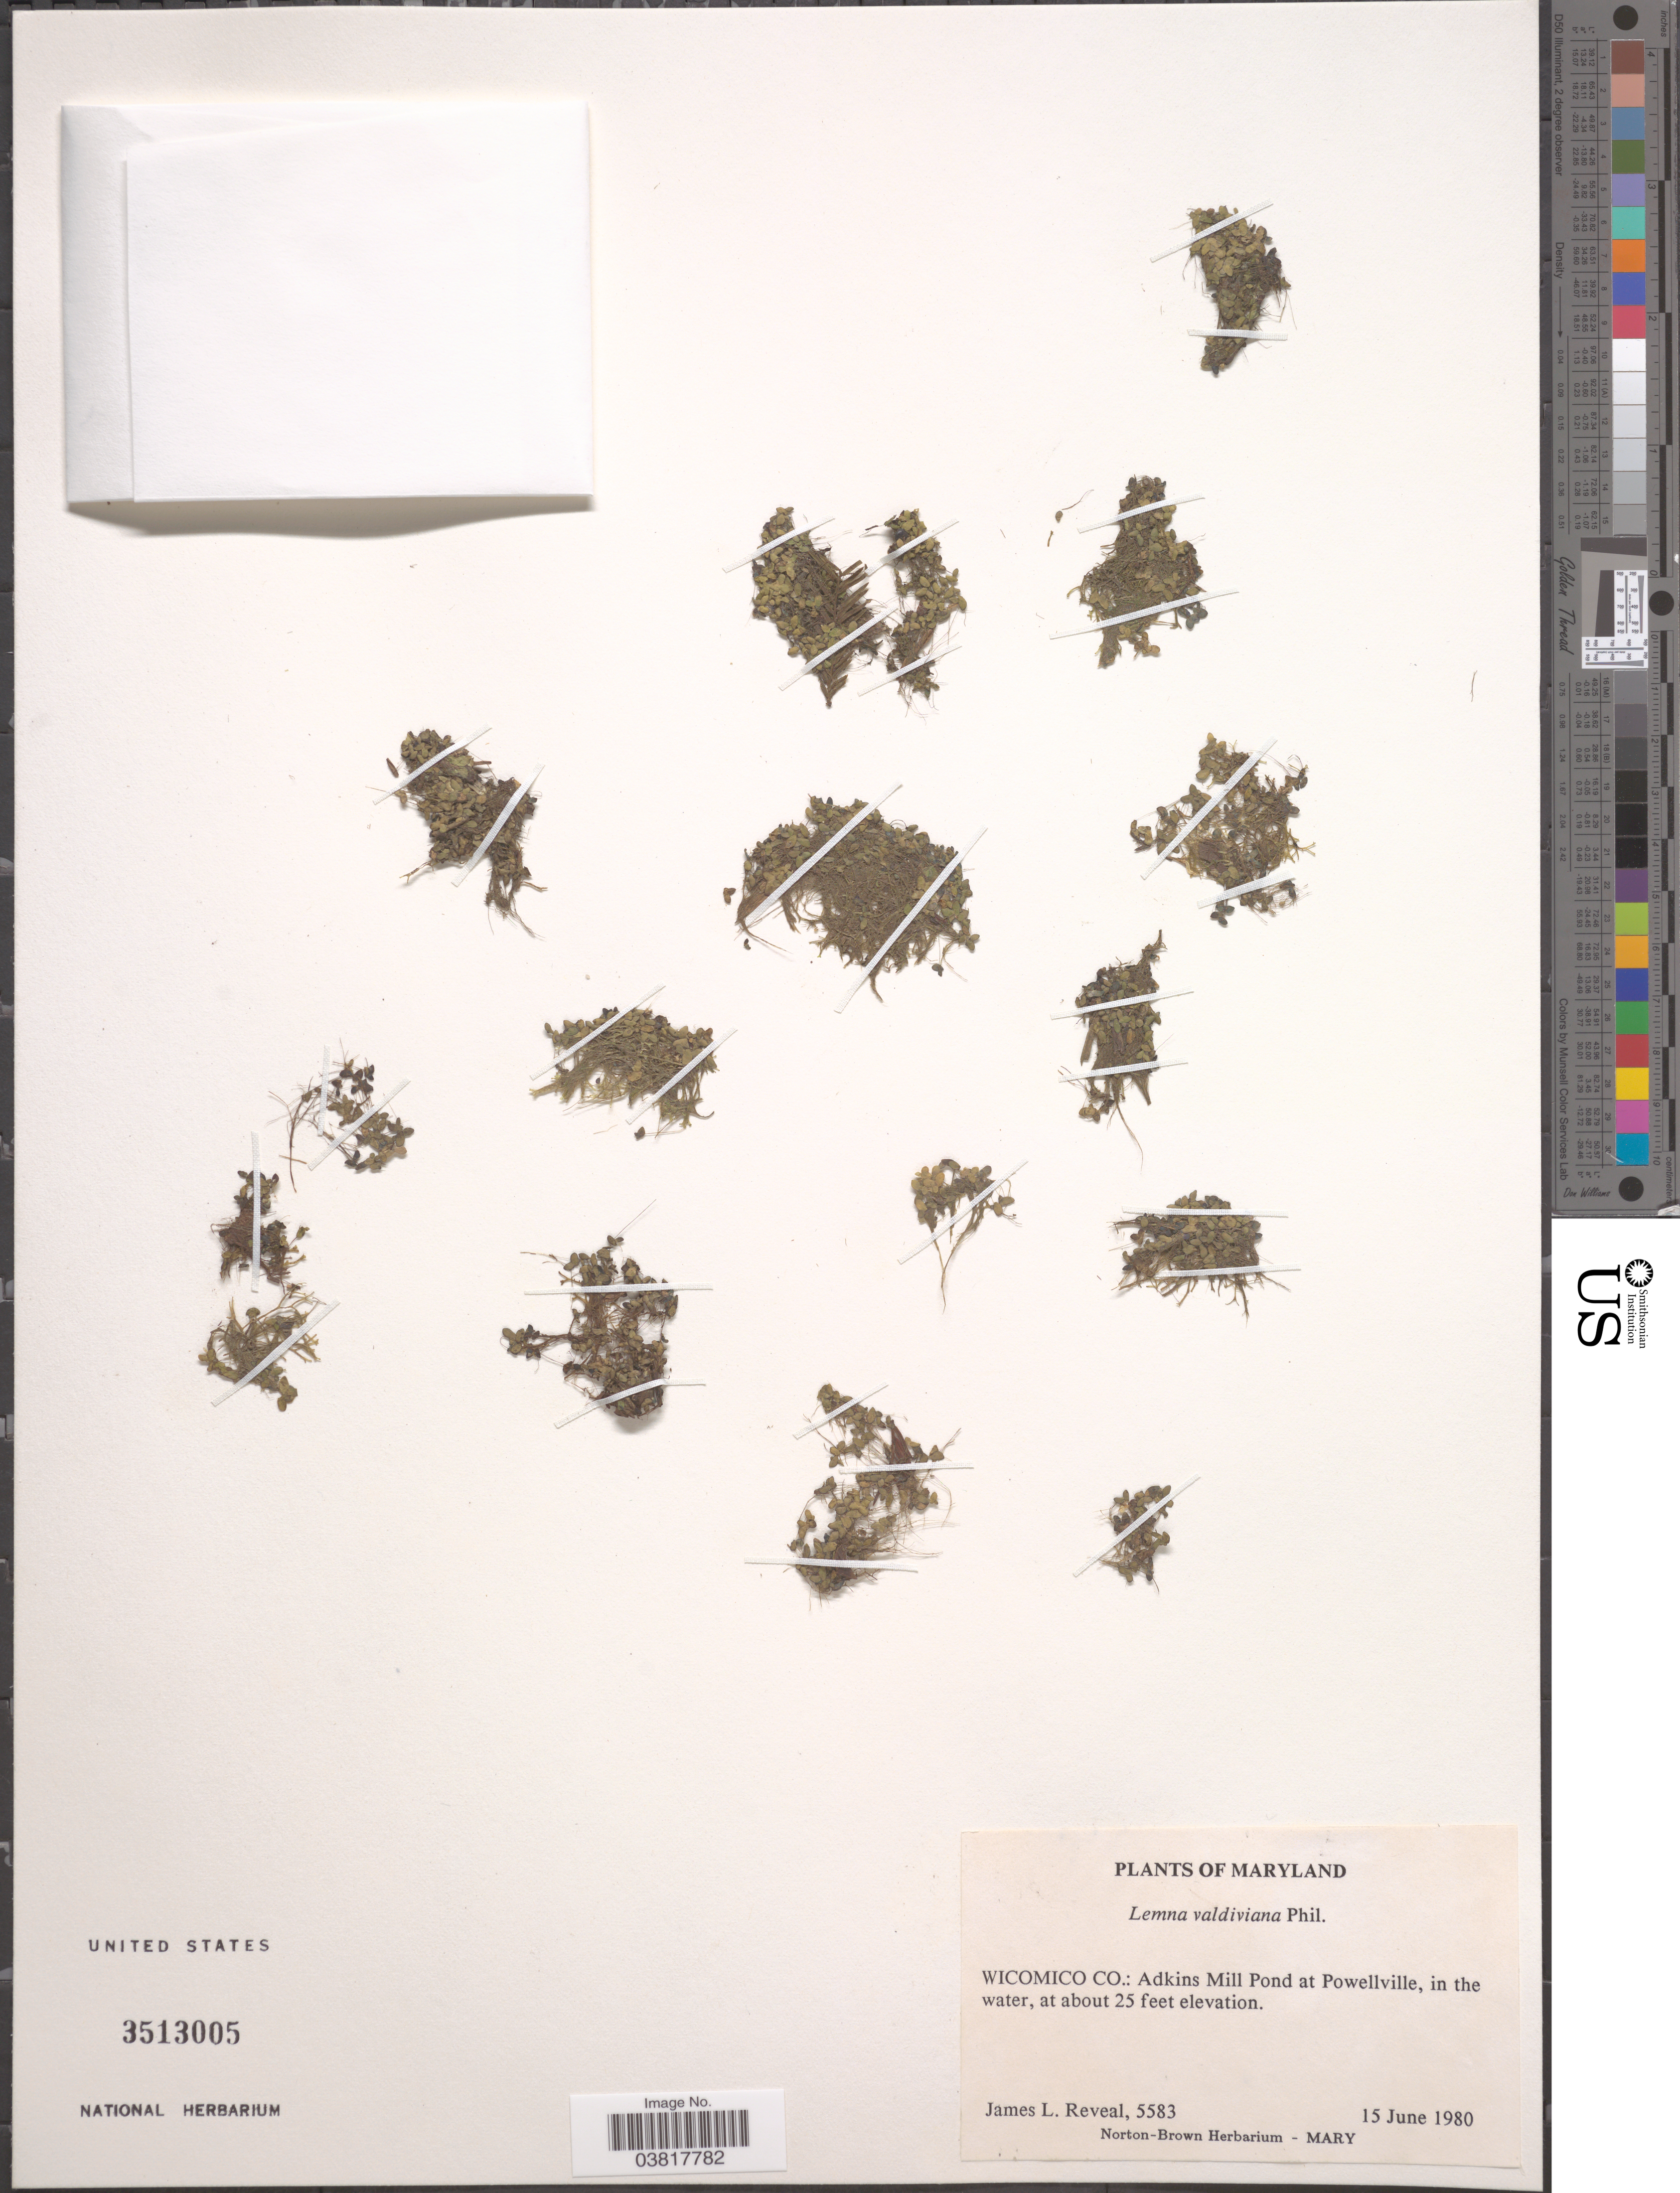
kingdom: Plantae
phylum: Tracheophyta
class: Liliopsida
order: Alismatales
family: Araceae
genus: Lemna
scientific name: Lemna valdiviana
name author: Phil.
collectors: J. L. Reveal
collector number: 5583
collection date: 1980-06-15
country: United States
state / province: Maryland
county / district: Wicomico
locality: Wicomico Co.: Adkins Mill Pond at Powellville, in the water.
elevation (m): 8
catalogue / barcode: US 3513005